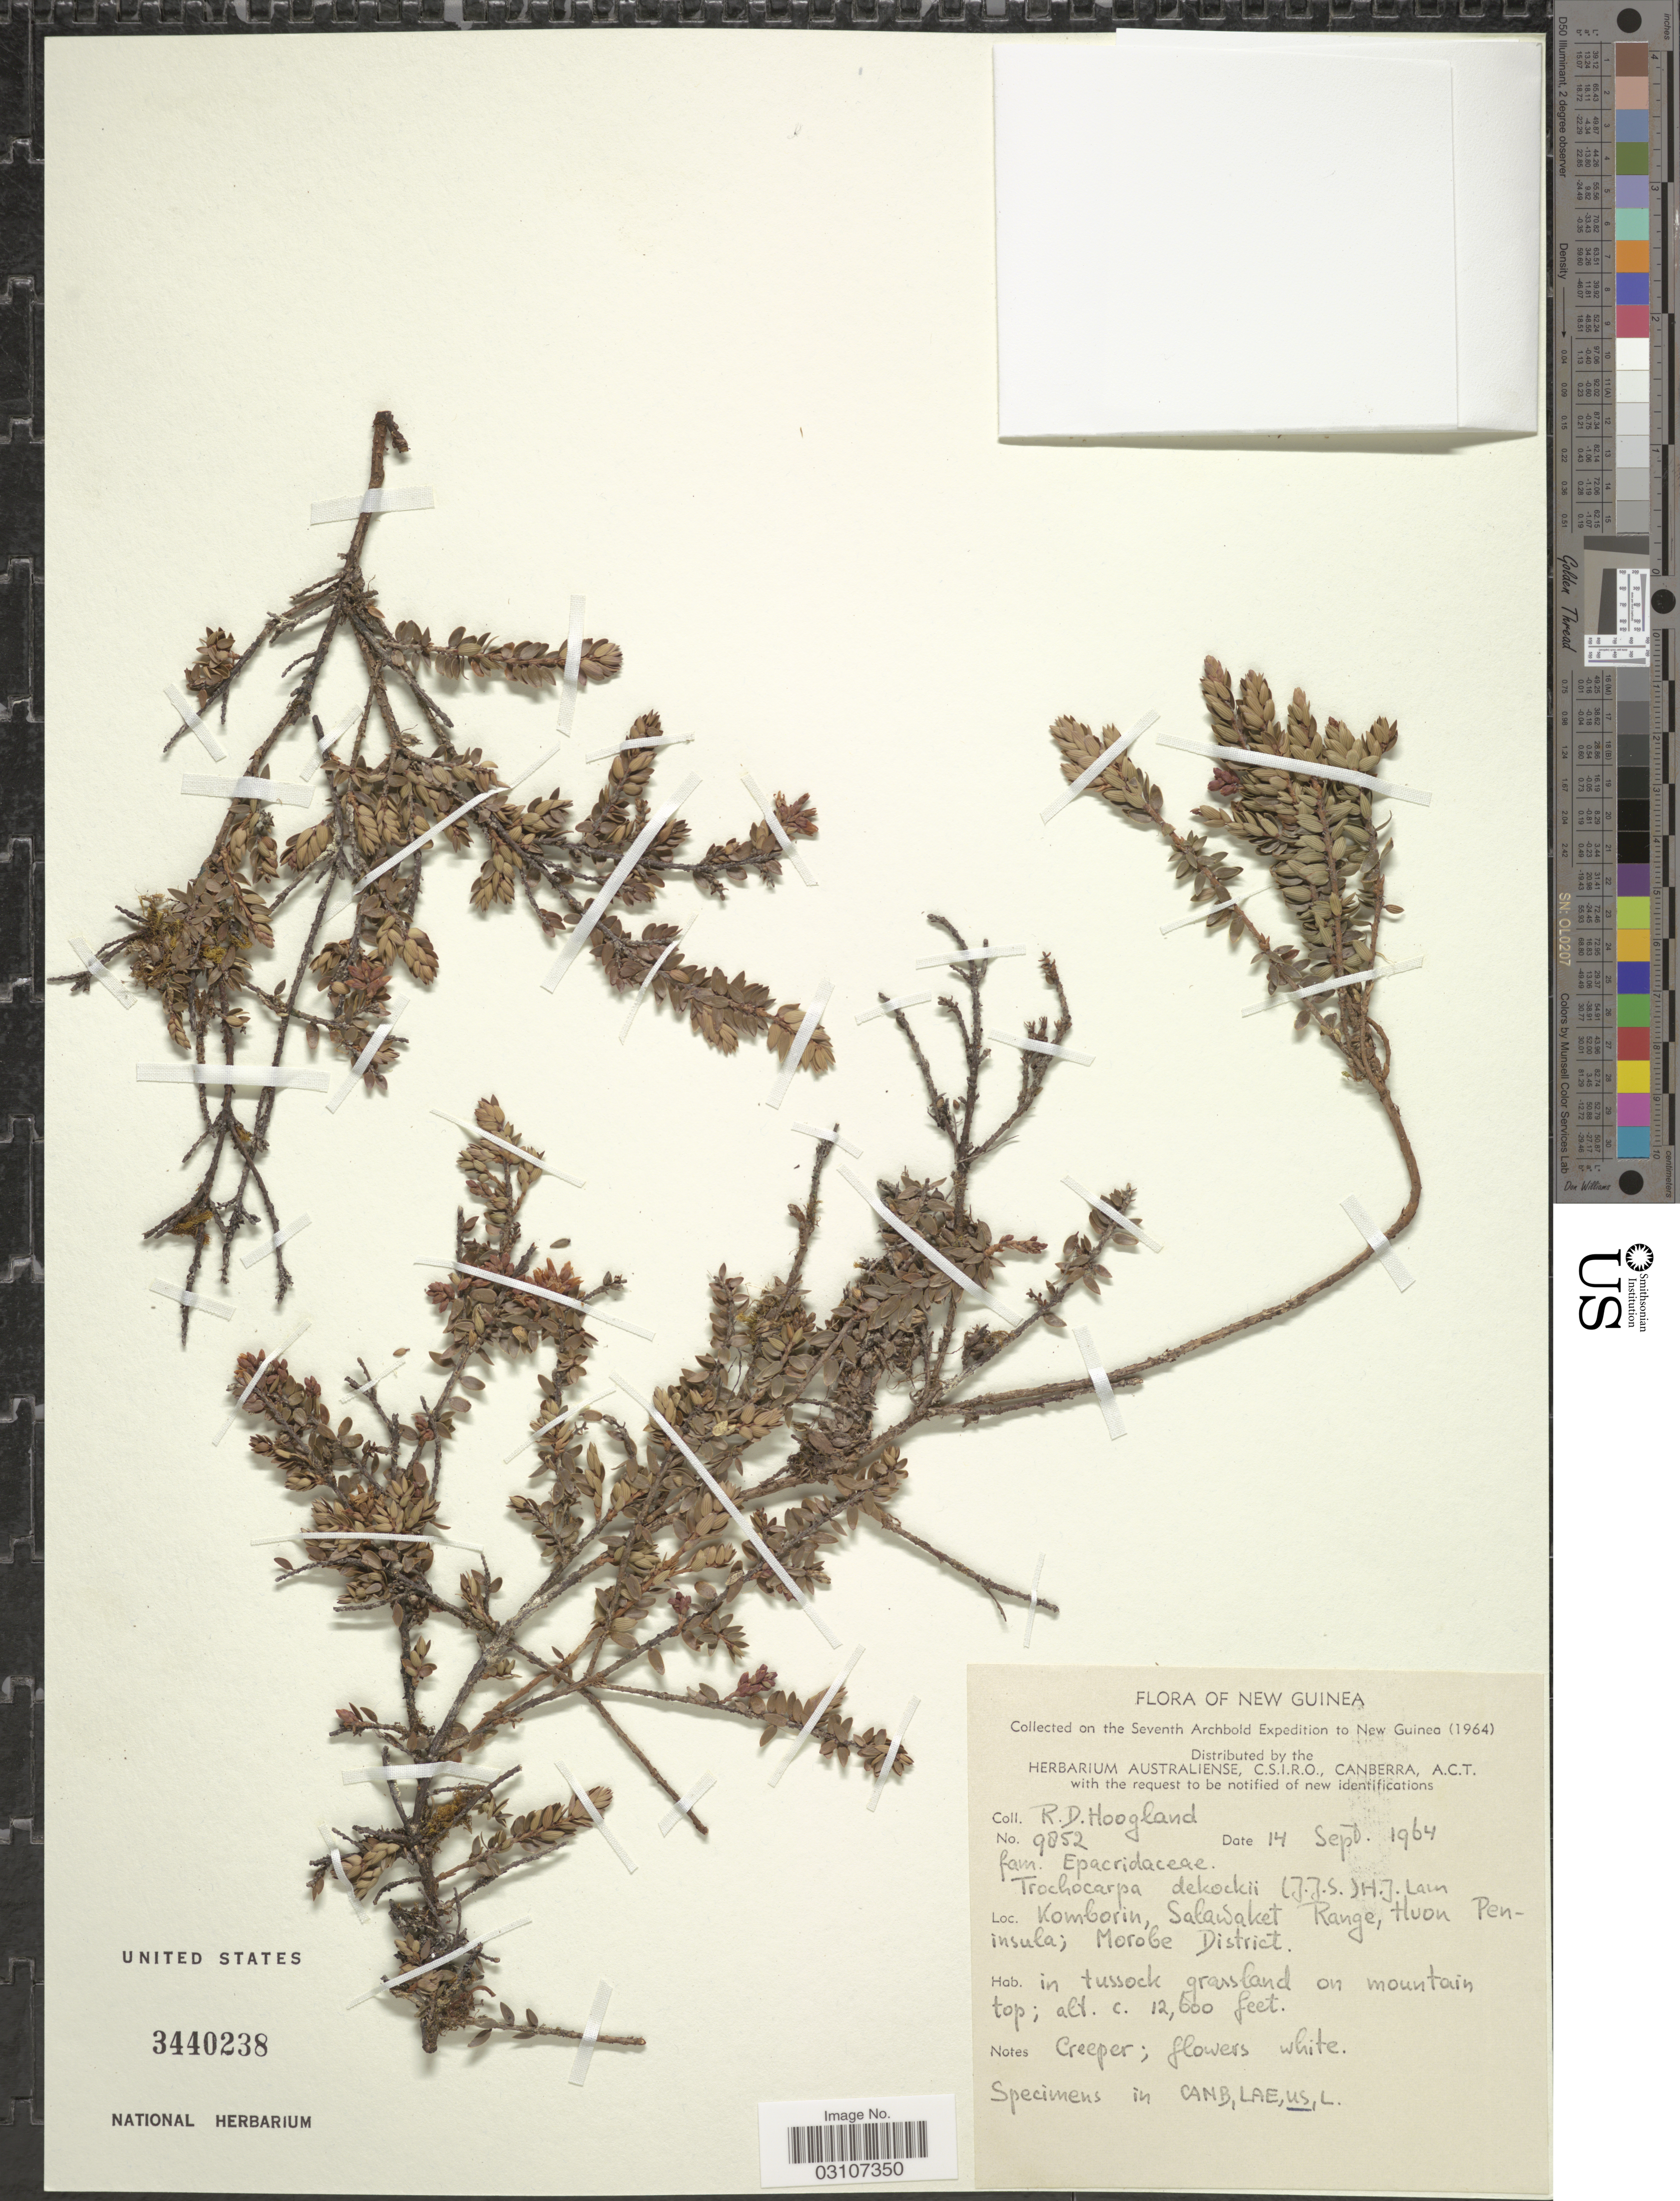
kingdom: Plantae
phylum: Tracheophyta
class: Magnoliopsida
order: Ericales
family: Ericaceae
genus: Trochocarpa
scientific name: Trochocarpa dekockii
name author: (J.J. Sm.) H.J. Lam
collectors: R. D. Hoogland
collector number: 9852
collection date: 1964-09-14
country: Papua New Guinea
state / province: Morobe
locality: New Guinea. Komborin, Salawaket Range, Huon Peninsula; Morobe District.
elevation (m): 3840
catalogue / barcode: US 3440238